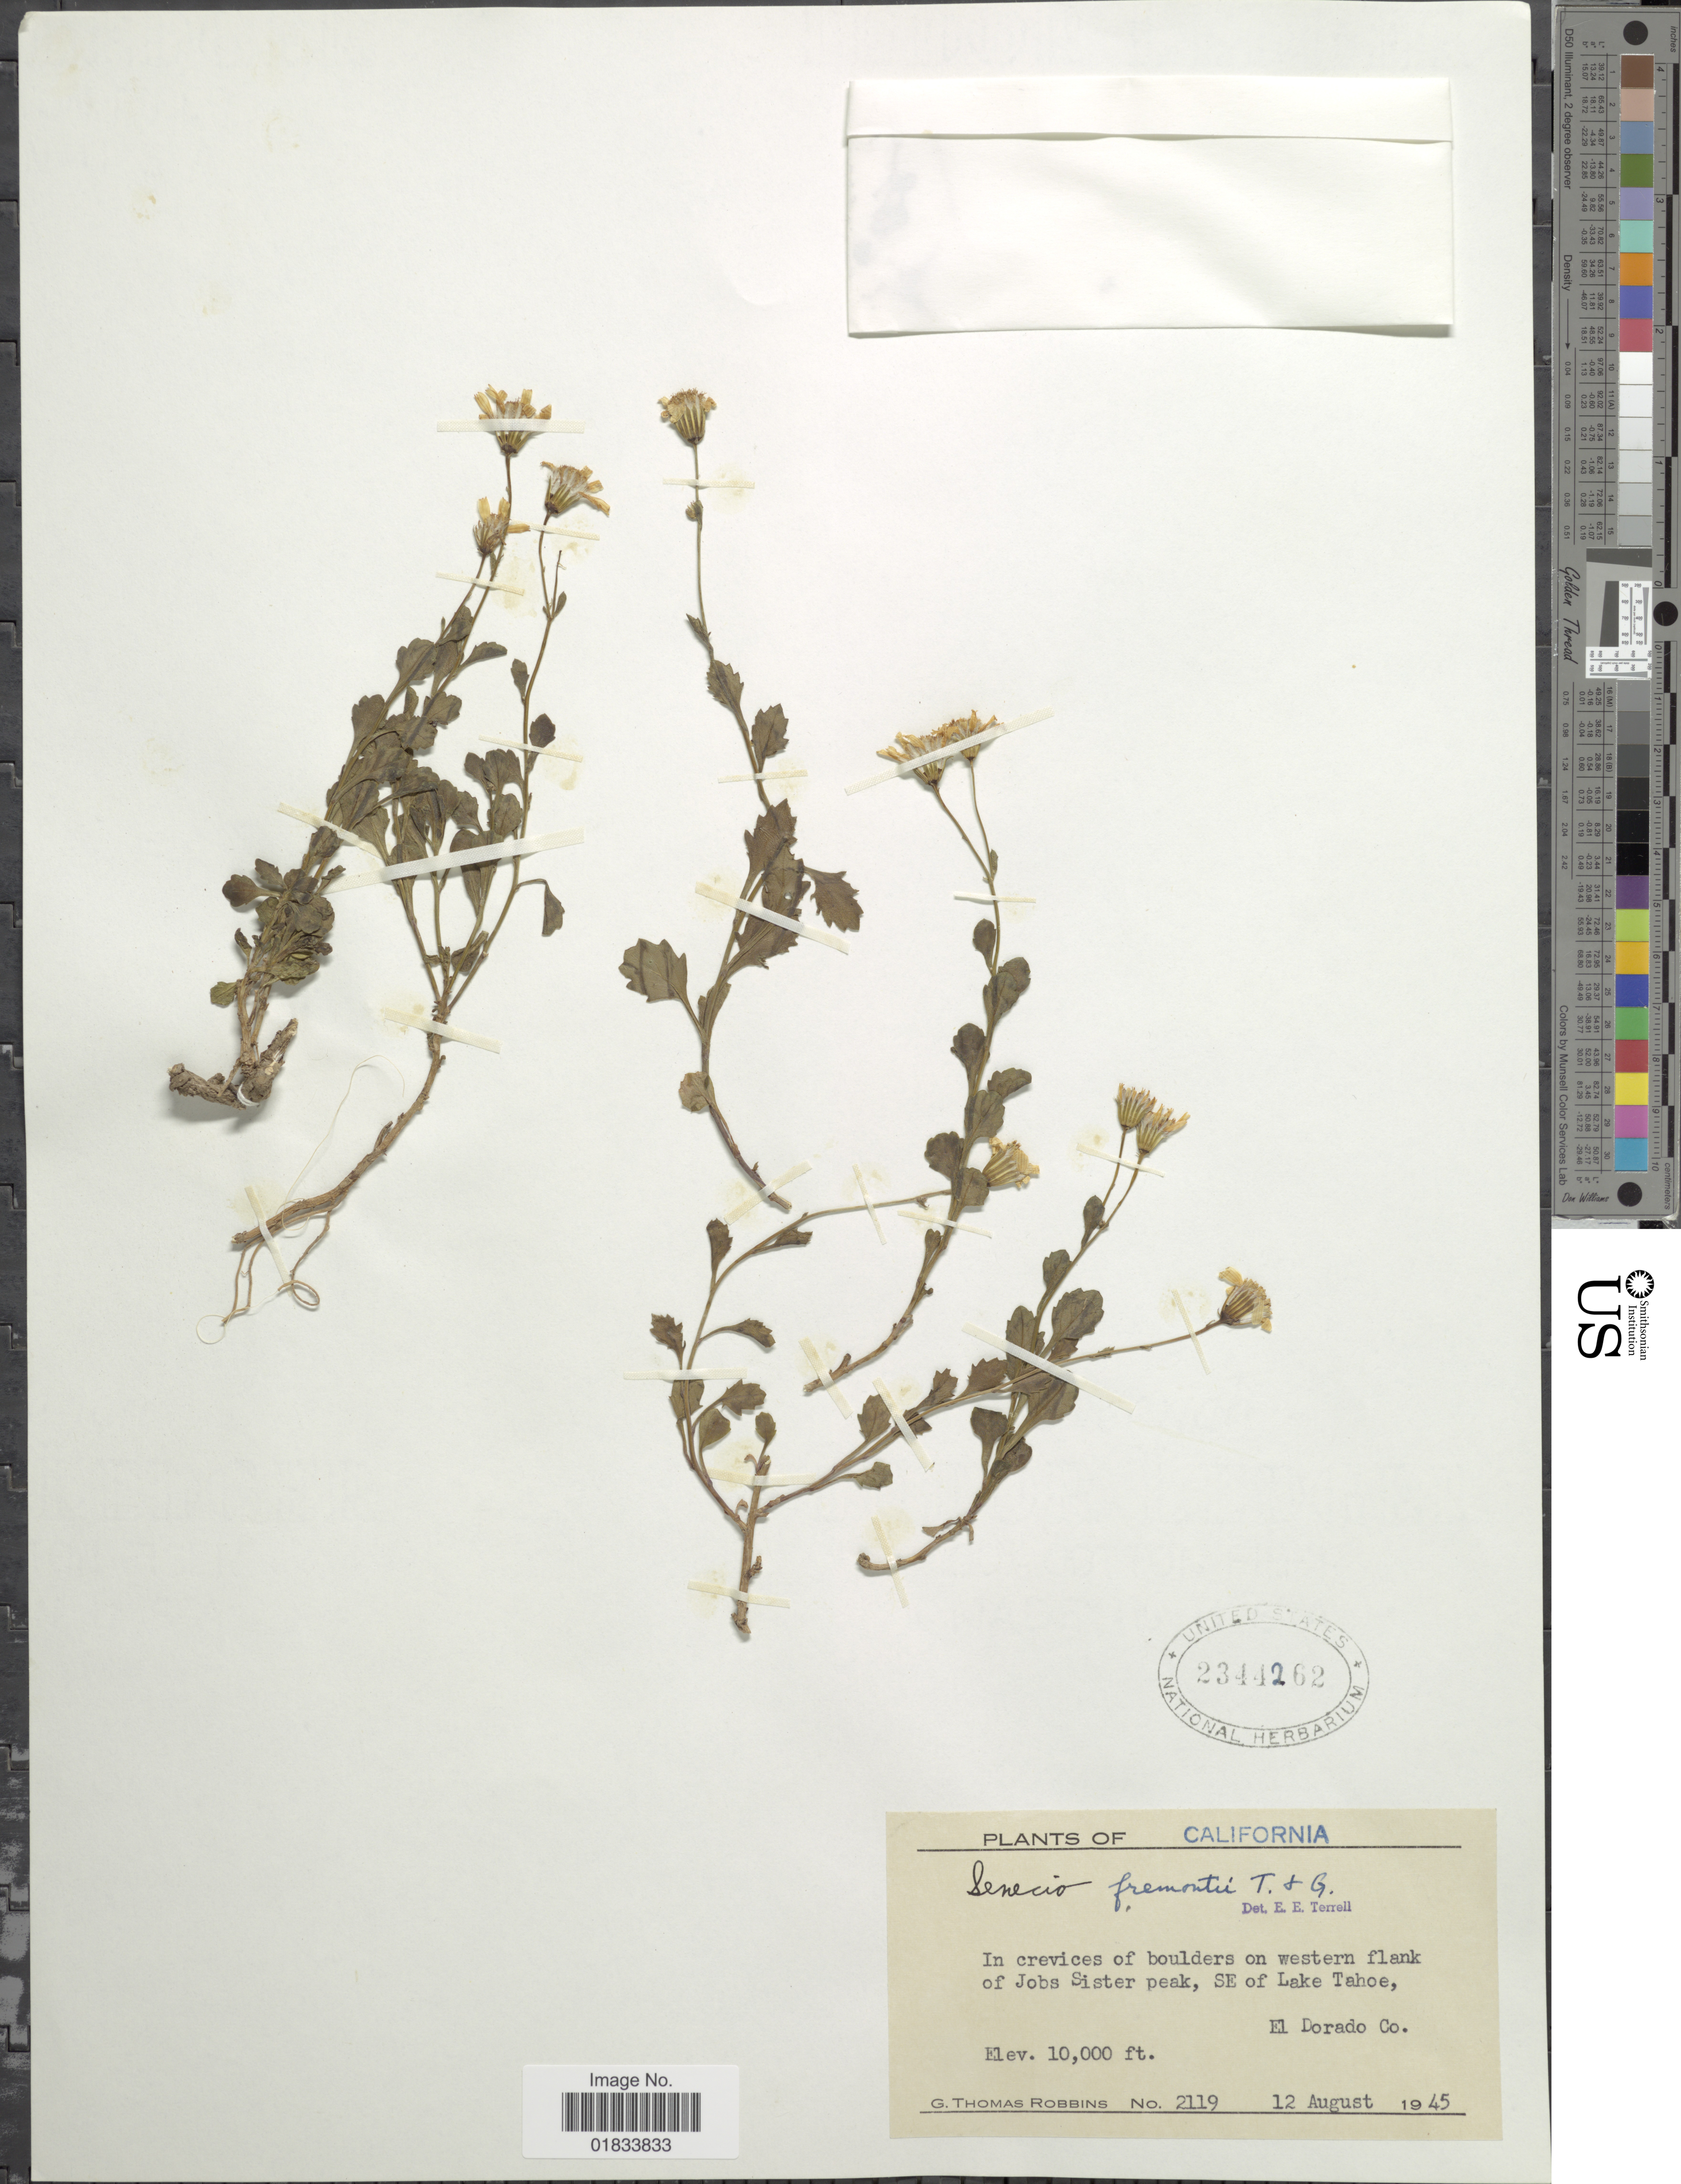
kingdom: Plantae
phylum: Tracheophyta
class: Magnoliopsida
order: Asterales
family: Asteraceae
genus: Senecio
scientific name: Senecio fremontii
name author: Torr. & A. Gray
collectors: G. T. Robbins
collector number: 2119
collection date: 1945-08-12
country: United States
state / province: California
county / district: El Dorado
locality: In crevices of boulders on western flank of Jobs Sister Peak, SE of Lake Tahoe, El Dorado Co.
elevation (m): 3048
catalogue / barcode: US 2344262